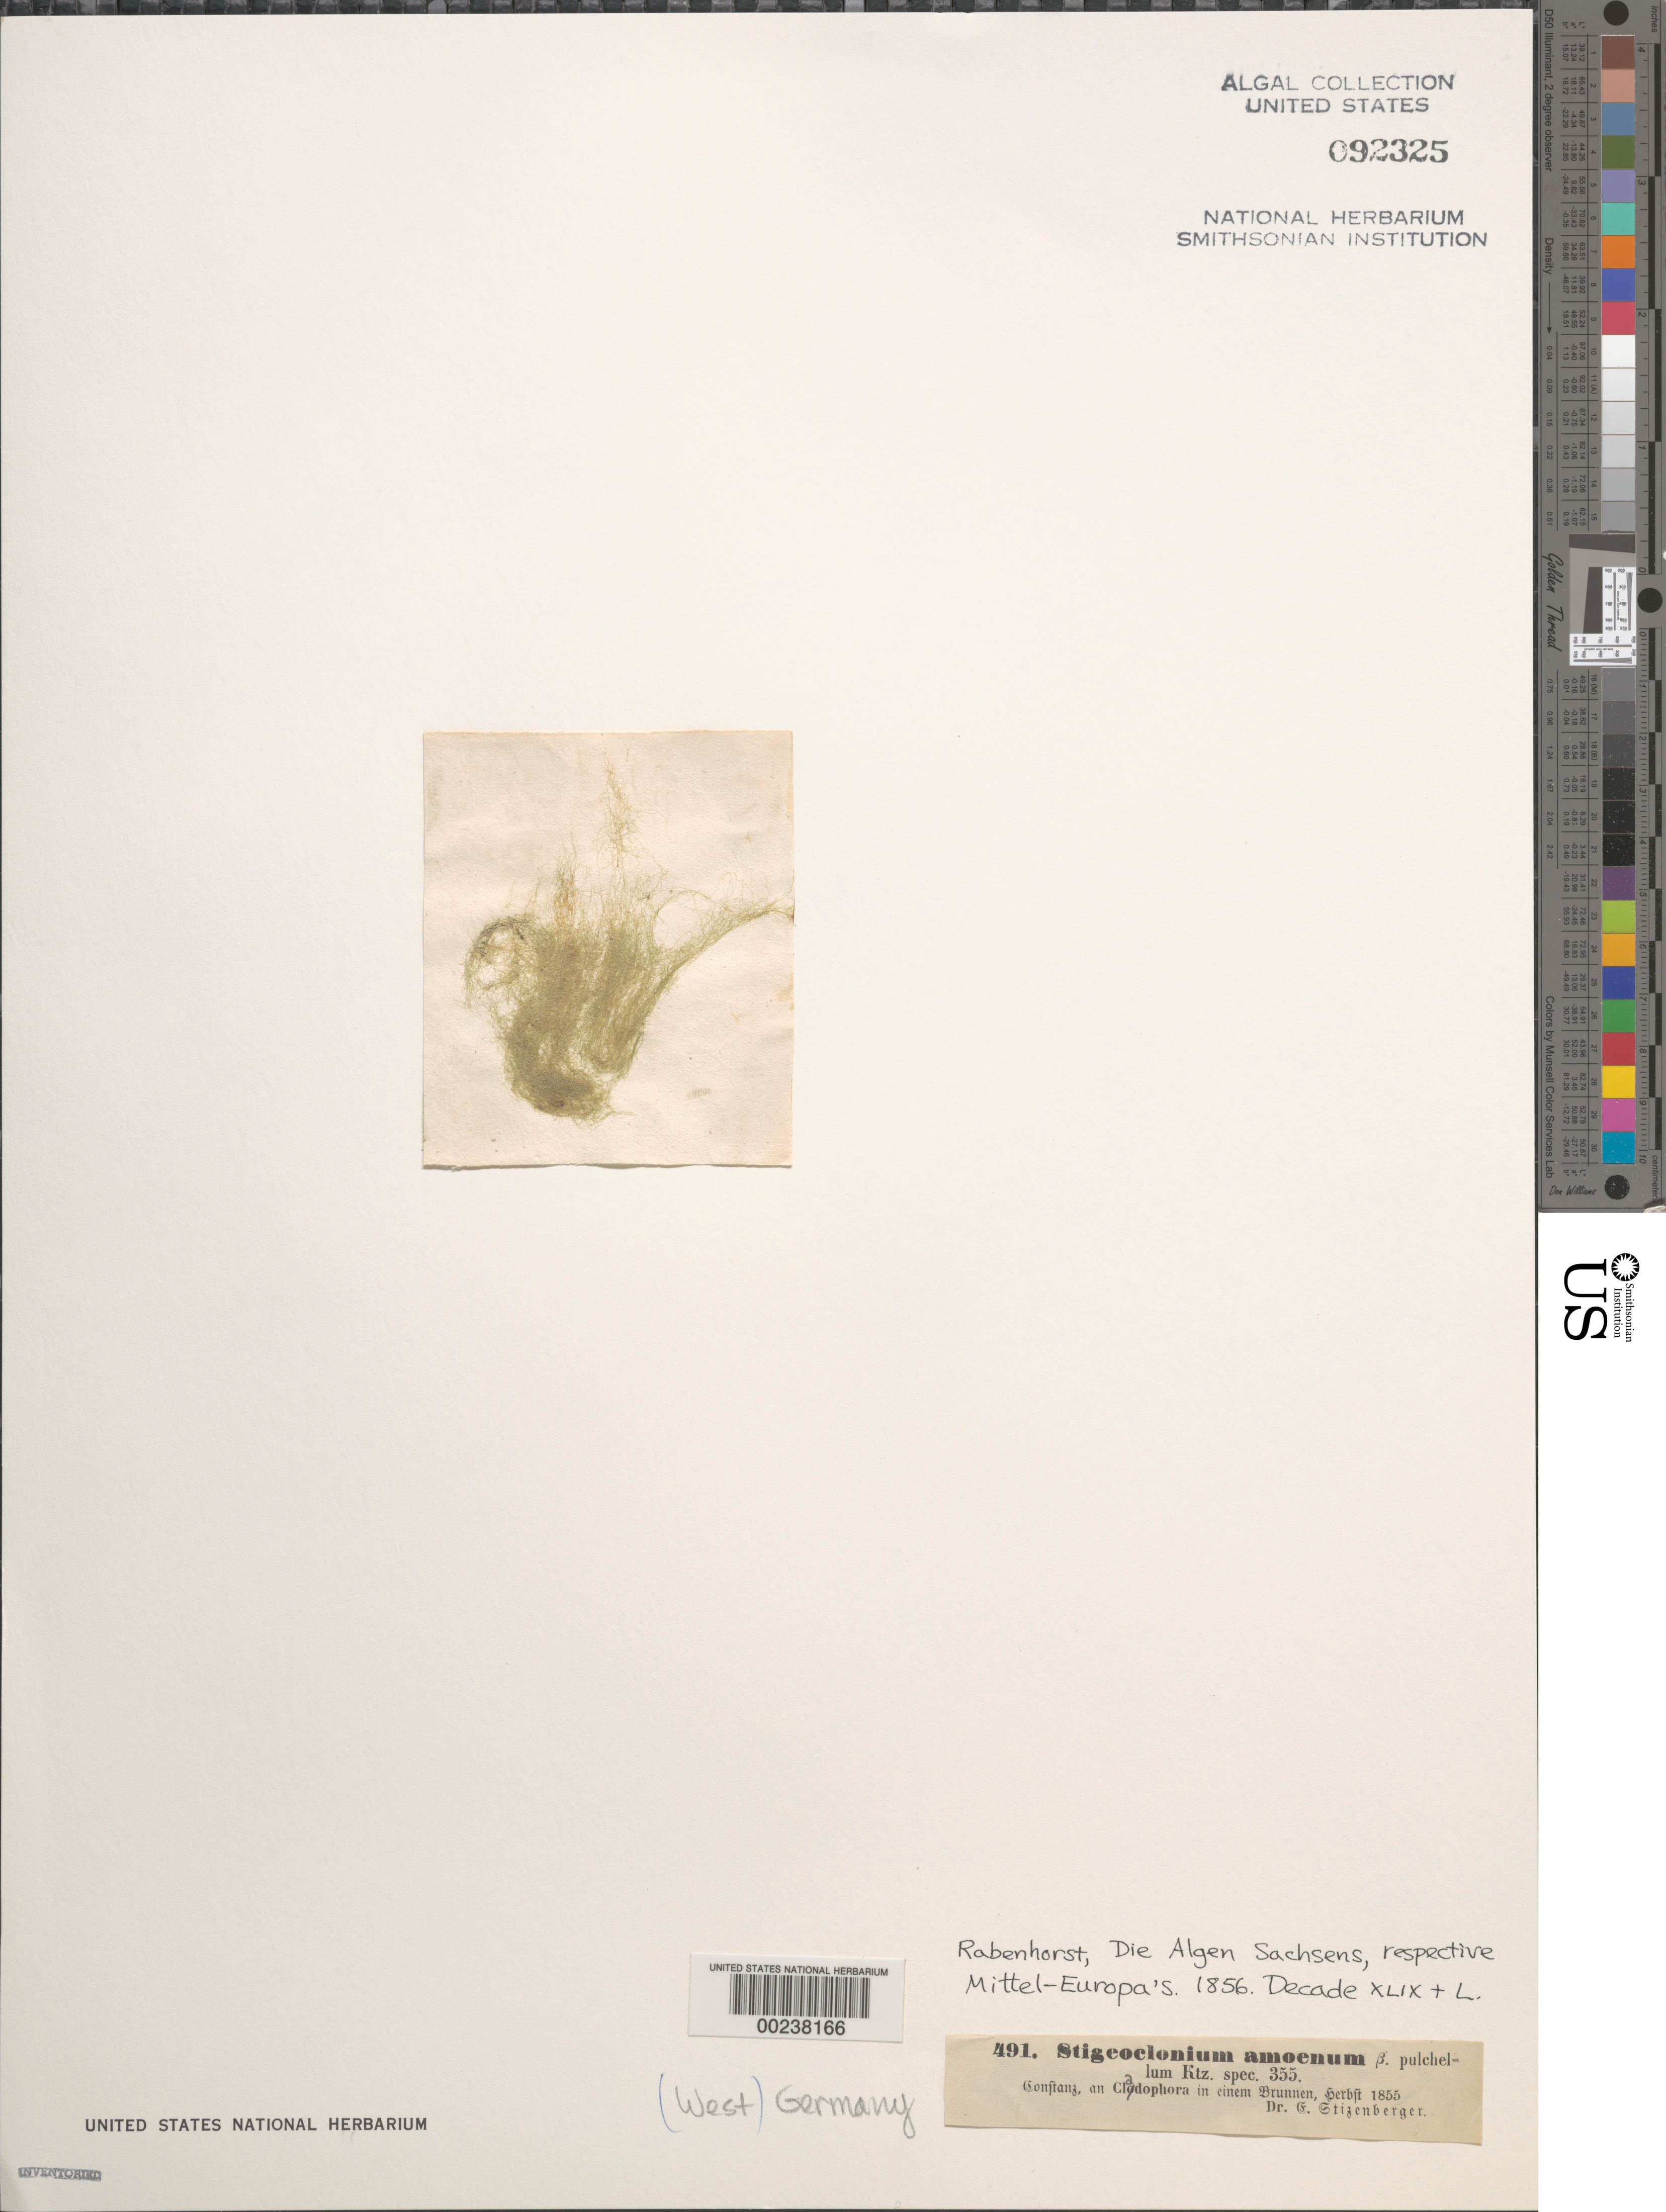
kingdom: Plantae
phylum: Chlorophyta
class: Chlorophyceae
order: Chaetophorales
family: Chaetophoraceae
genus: Stigeoclonium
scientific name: Stigeoclonium amoenum var. pulchellum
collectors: E. Stizenberger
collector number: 491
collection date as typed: Fal 1855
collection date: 1855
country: Germany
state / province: Baden-wurttemberg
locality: Konstanz (constanz)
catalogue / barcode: US 92325